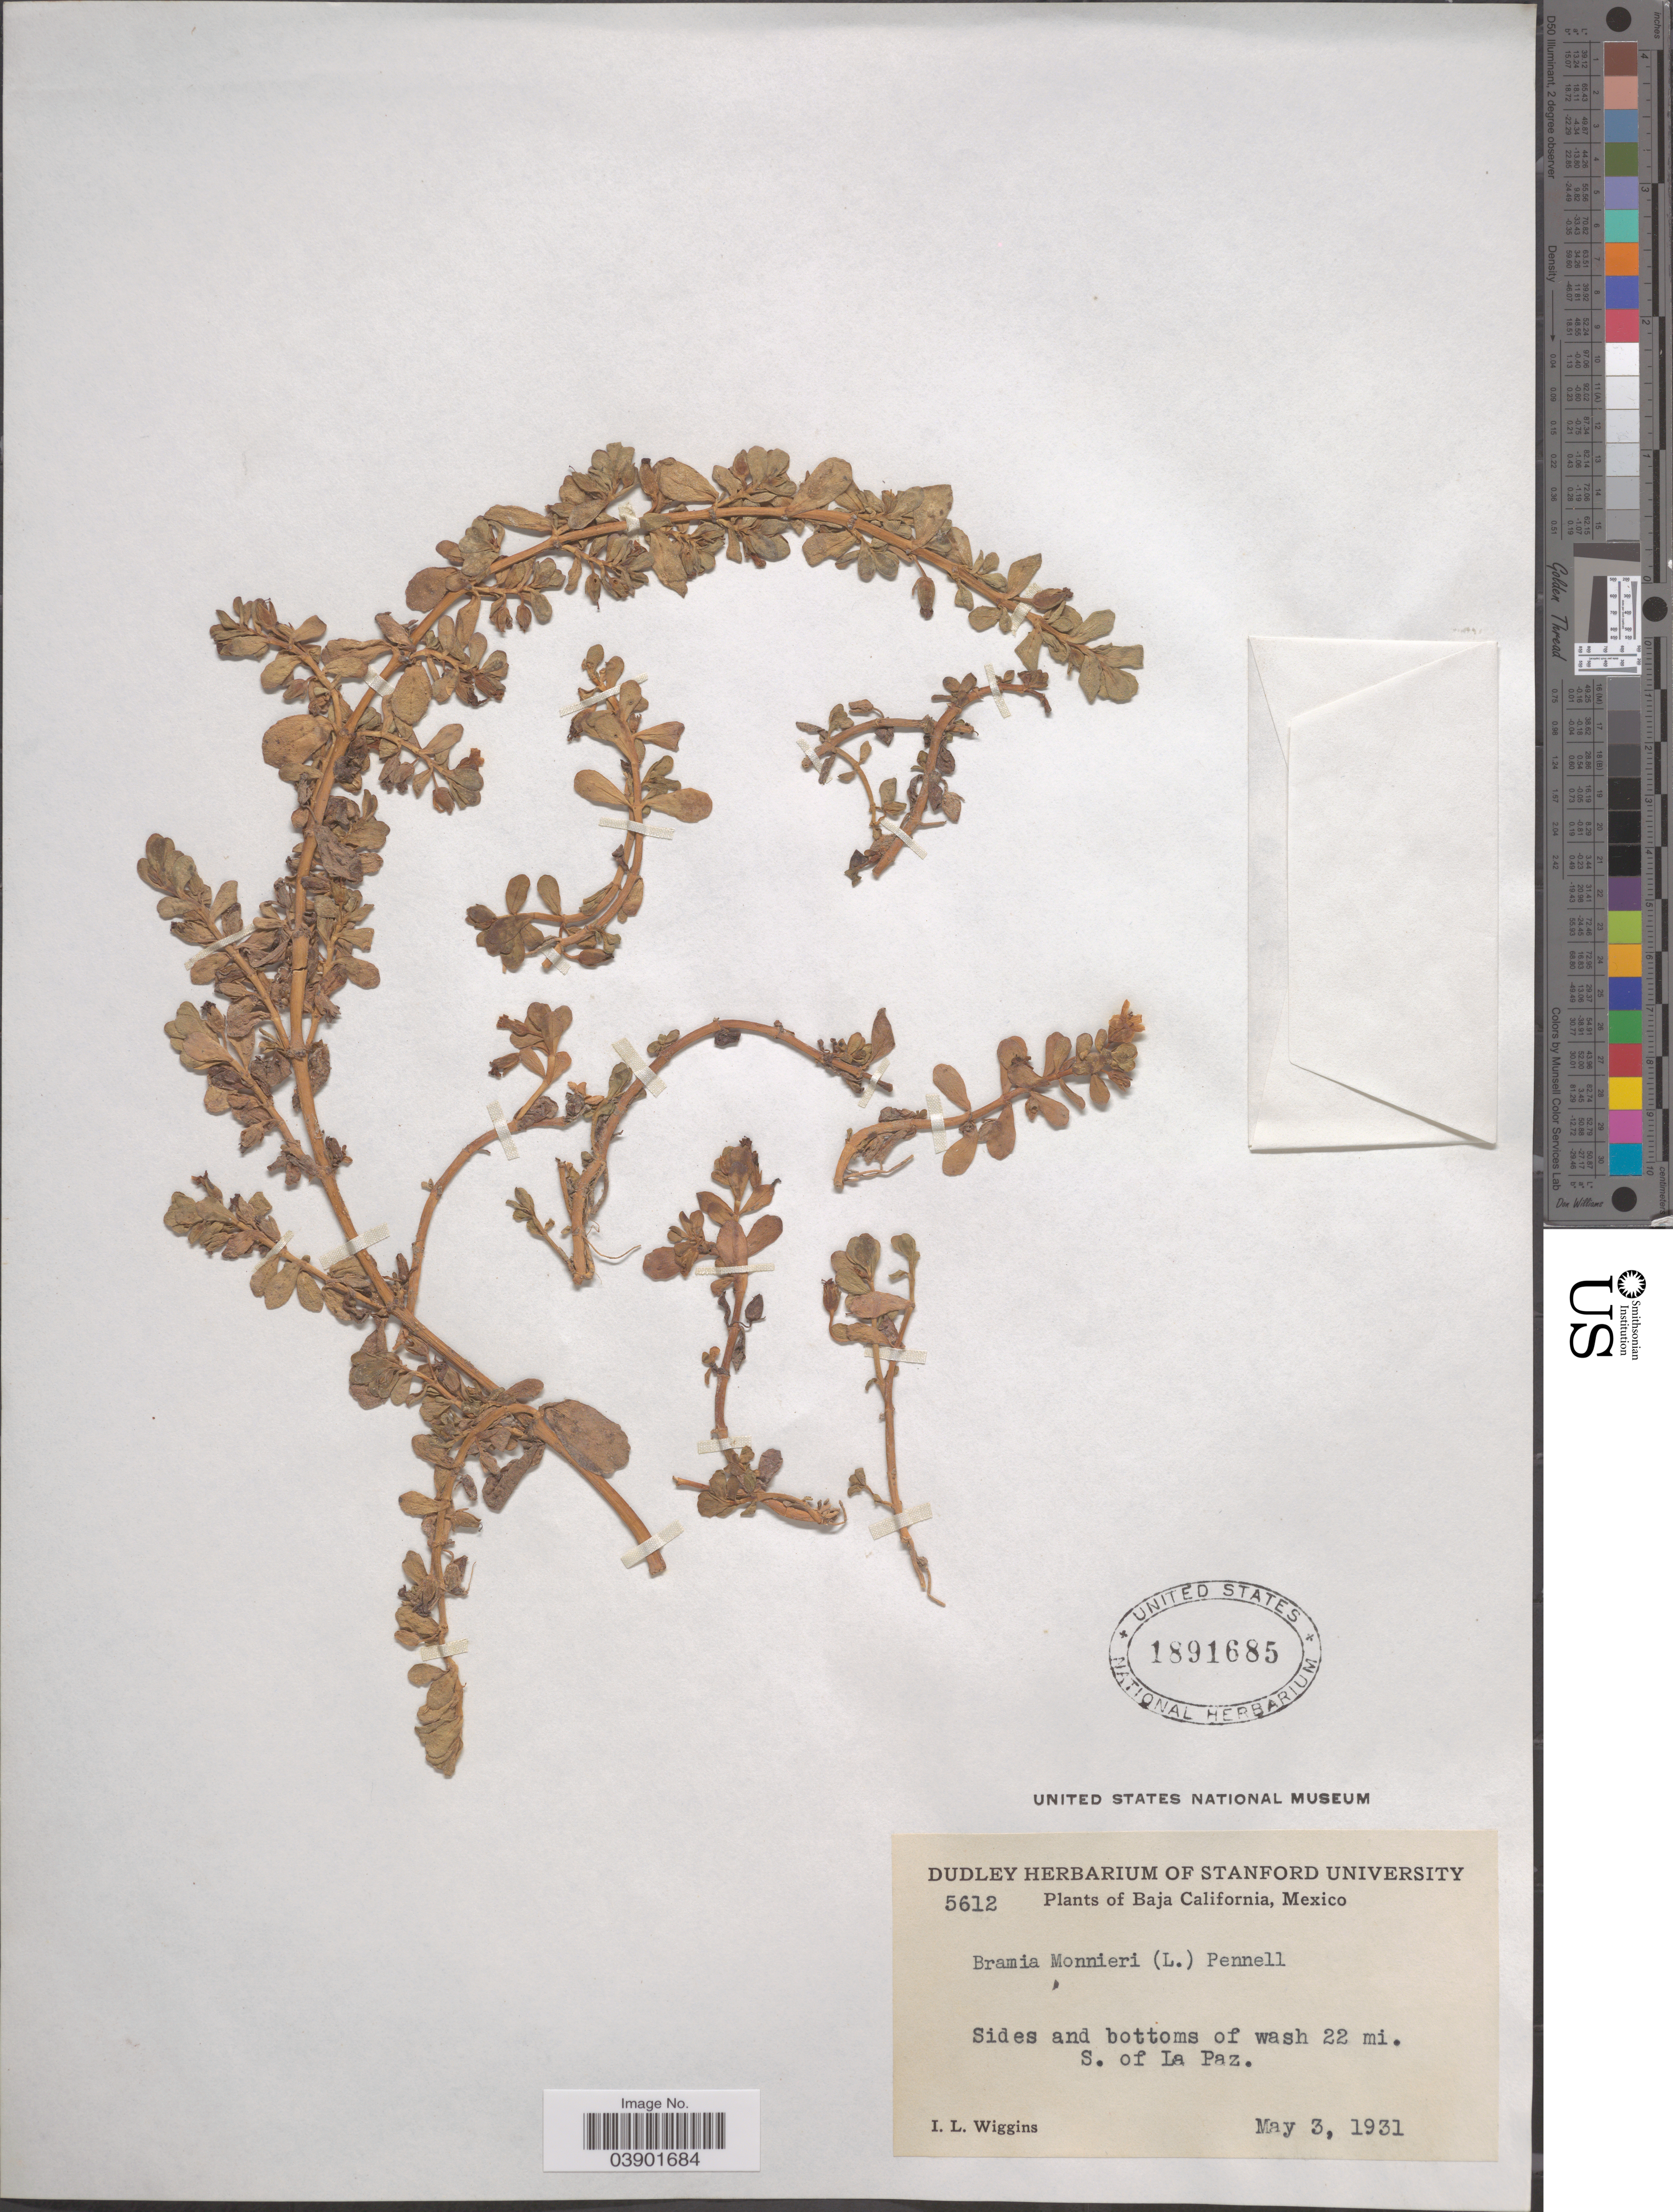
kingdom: Plantae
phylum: Tracheophyta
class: Magnoliopsida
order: Lamiales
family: Plantaginaceae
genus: Bacopa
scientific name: Bacopa monnieri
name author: (L.) Pennell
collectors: I. L. Wiggins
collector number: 5612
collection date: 1931-05-03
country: Mexico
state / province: Baja California Sur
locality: Side and bottoms of wash 22 mi. S. of La Paz.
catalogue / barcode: US 1891685